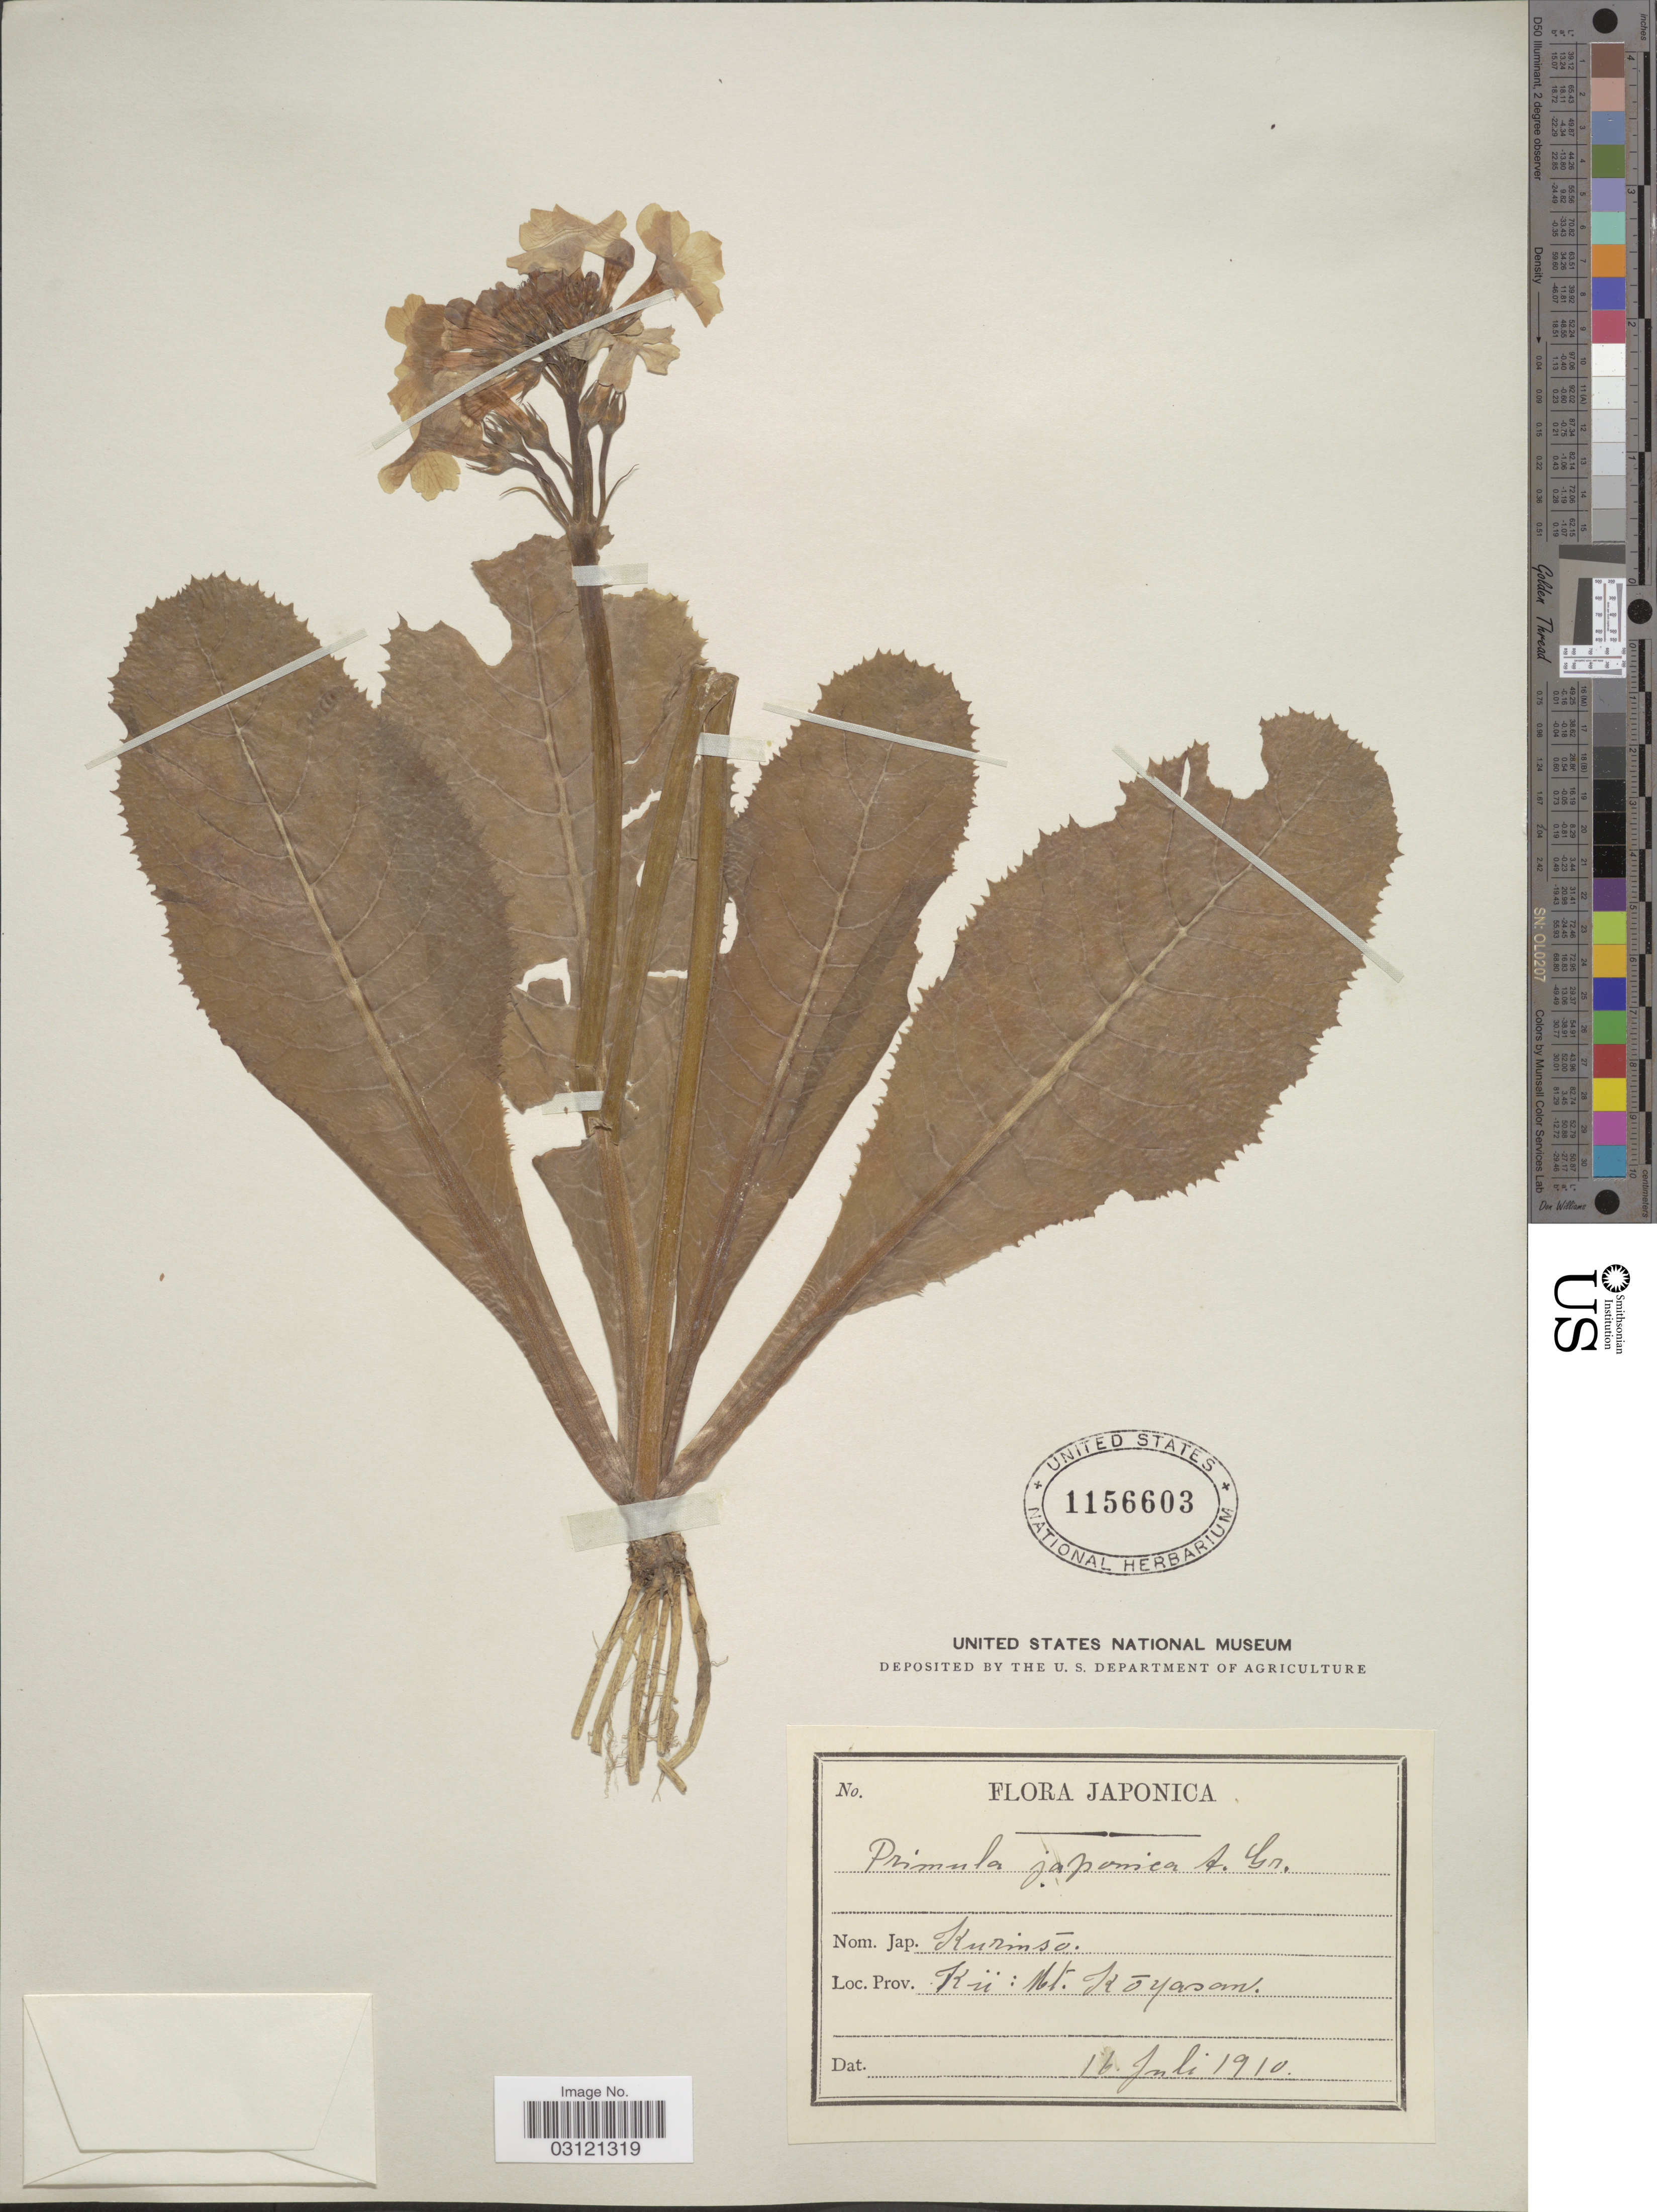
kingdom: Plantae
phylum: Tracheophyta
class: Magnoliopsida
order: Ericales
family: Primulaceae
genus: Primula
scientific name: Primula japonica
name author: A. Gray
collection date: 1910-07-16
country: Japan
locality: Kü: Mt. Koyasan.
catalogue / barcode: US 1156603